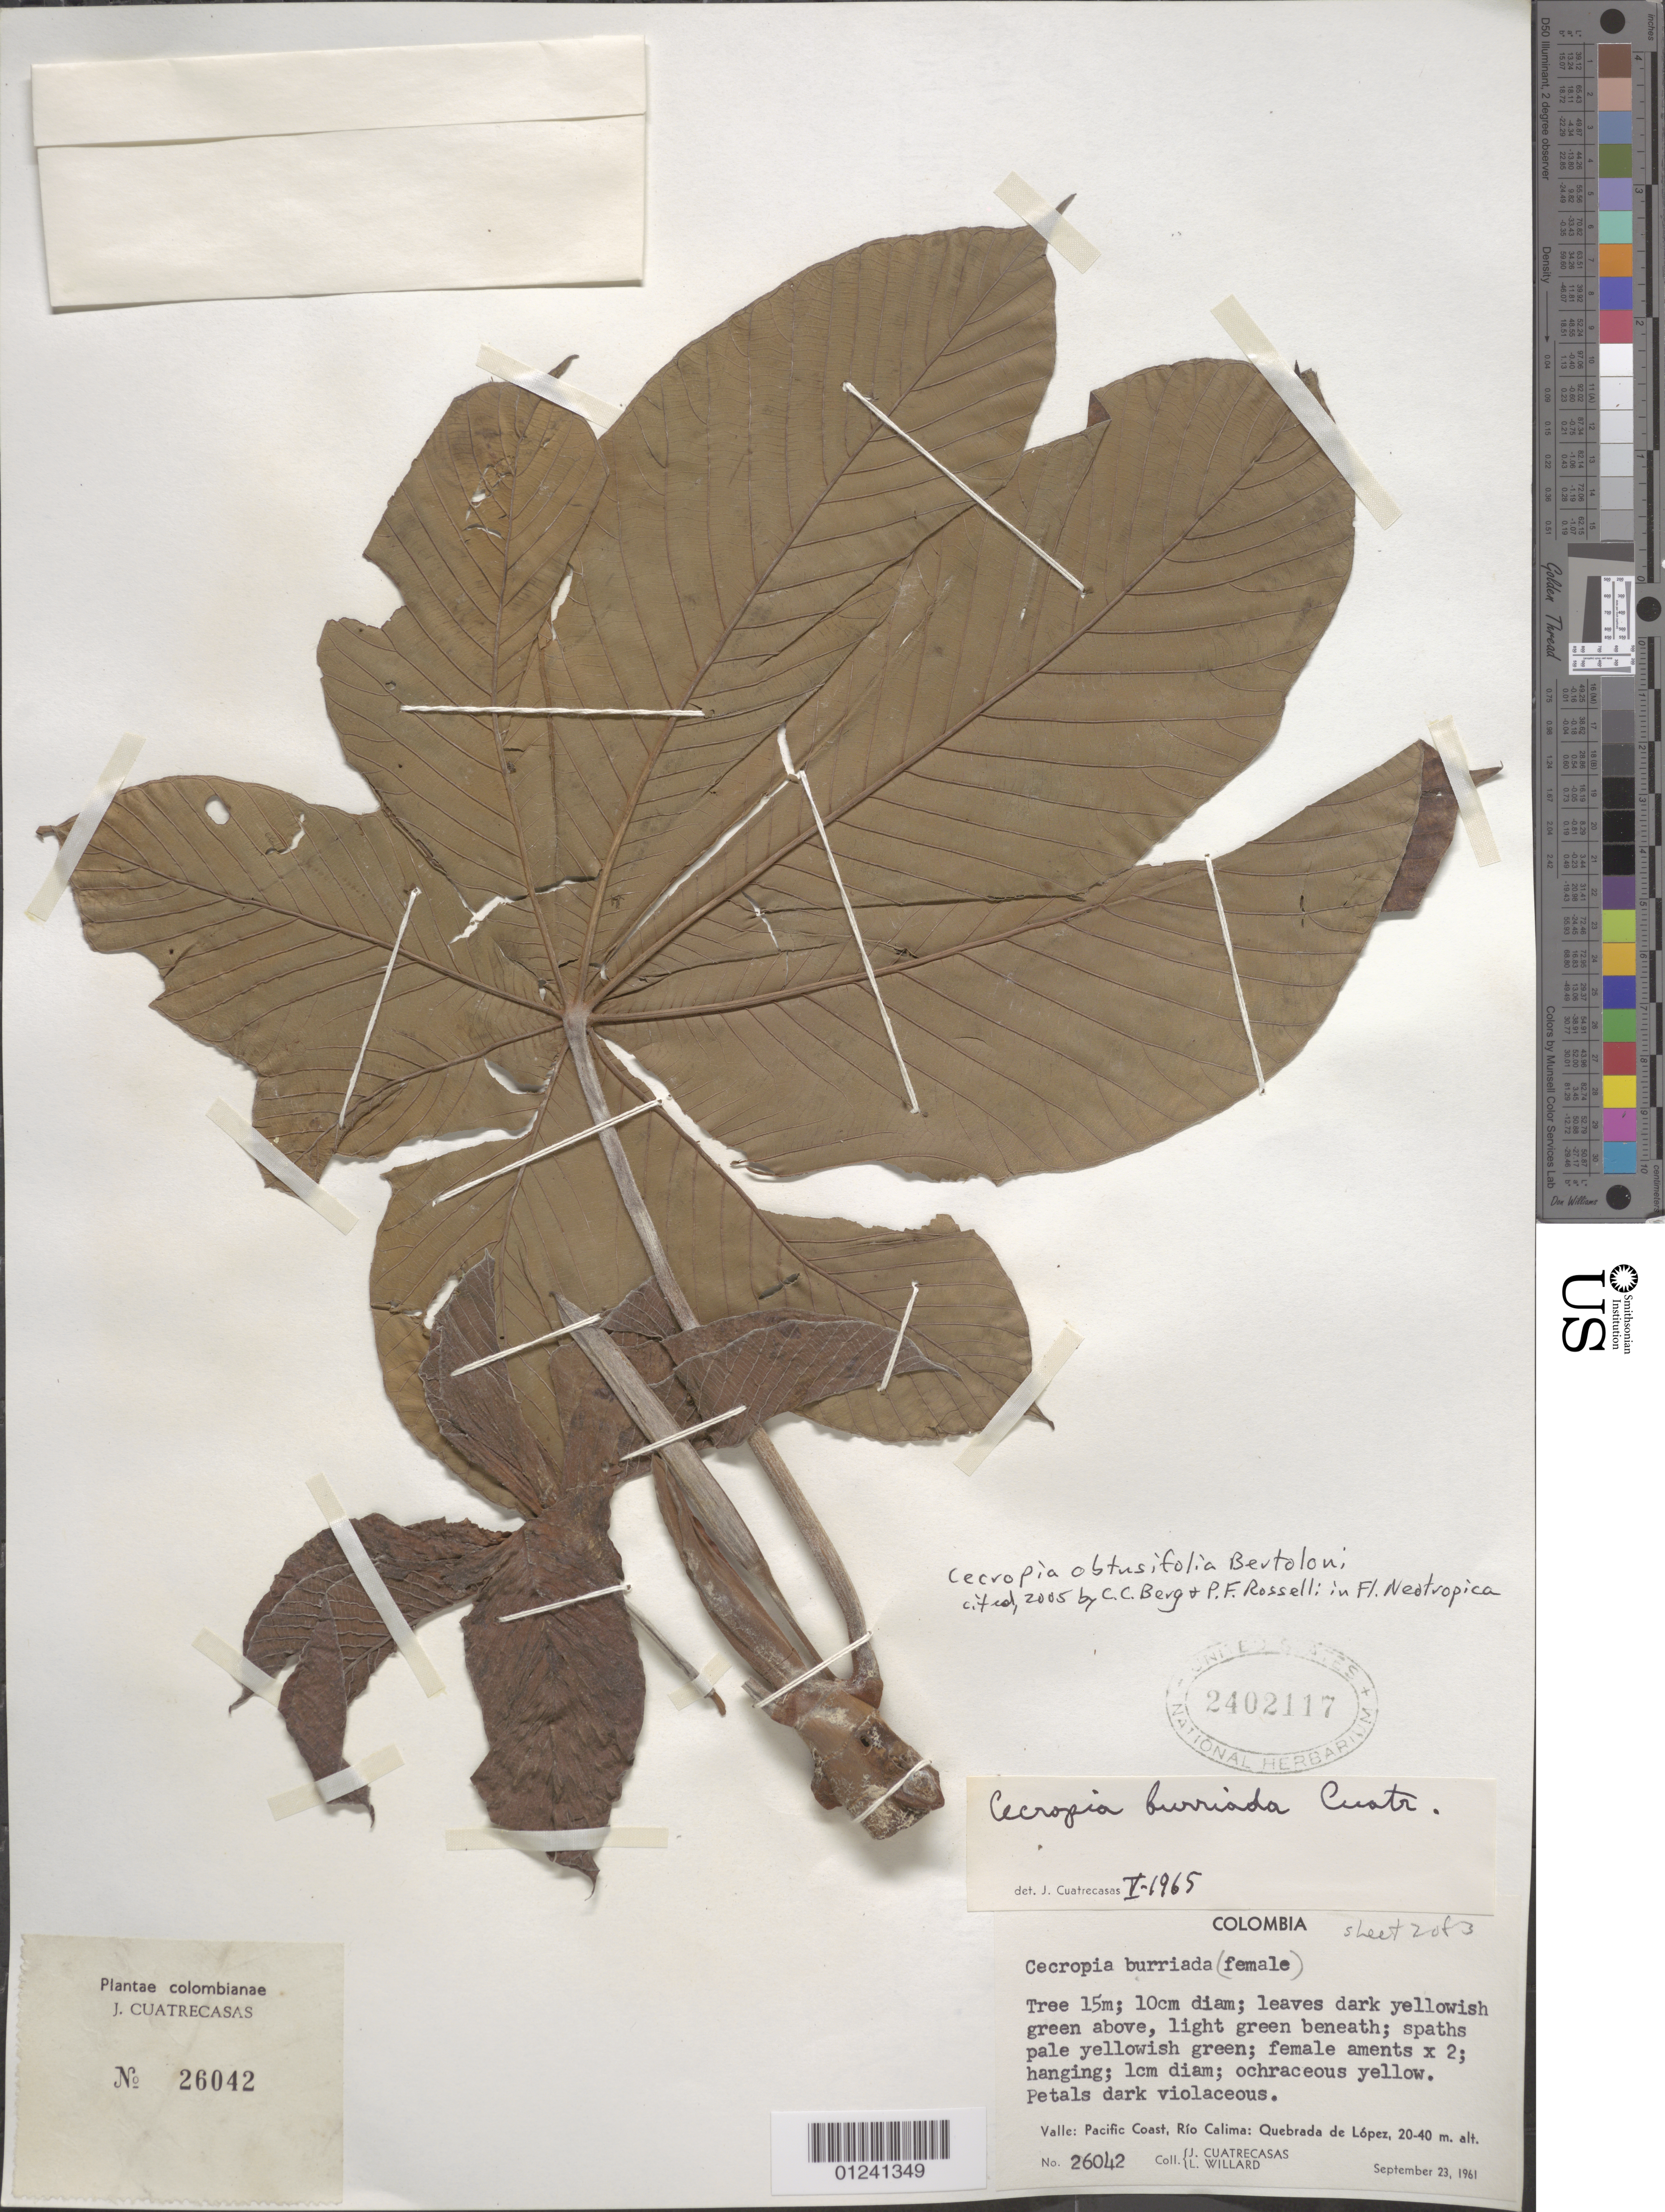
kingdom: Plantae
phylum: Tracheophyta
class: Magnoliopsida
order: Rosales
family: Urticaceae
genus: Cecropia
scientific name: Cecropia obtusifolia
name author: Bertol.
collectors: J. Cuatrecasas & L. Willard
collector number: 26042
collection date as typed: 23 Sep 1961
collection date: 1961-09-23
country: Colombia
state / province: Valle del Cauca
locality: Pacific Coast, Río Calima: Quebrada de López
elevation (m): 20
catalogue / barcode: US 2402117